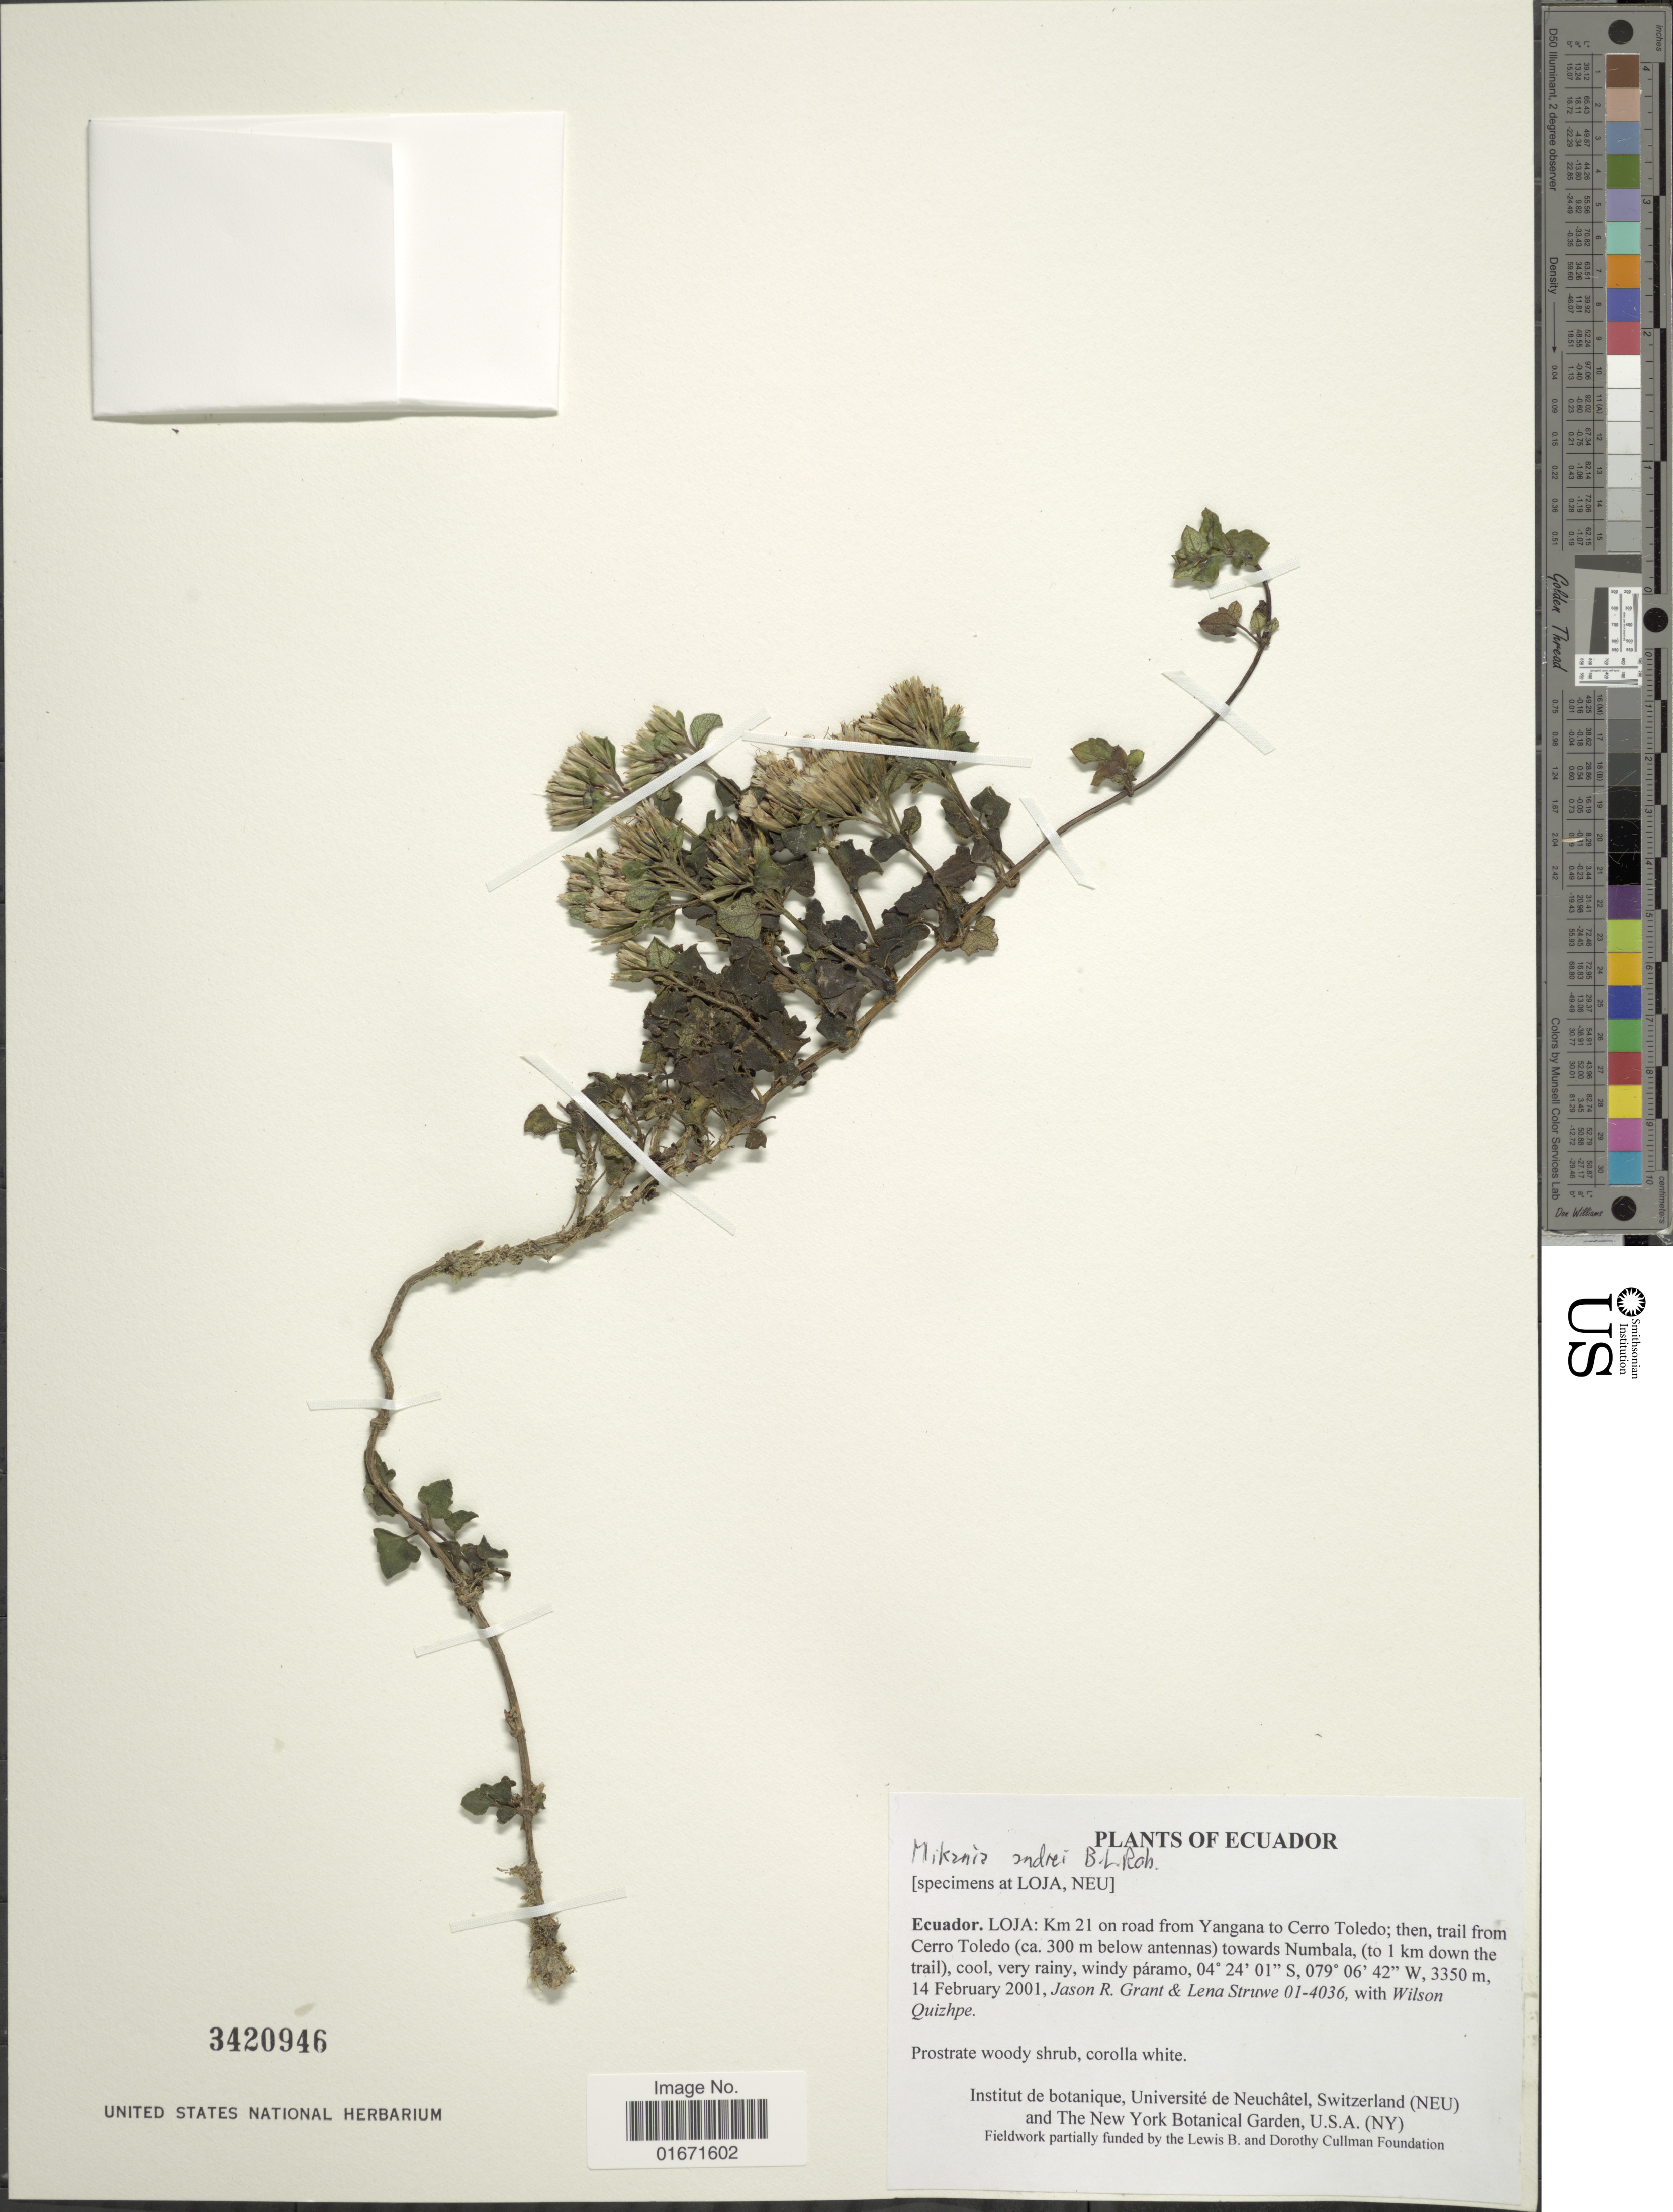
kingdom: Plantae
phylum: Tracheophyta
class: Magnoliopsida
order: Asterales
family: Asteraceae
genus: Mikania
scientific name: Mikania andrei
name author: B.L. Rob.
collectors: J. R. Grant, L. Struwe & W. Quizhpe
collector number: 01-4036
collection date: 2001-02-14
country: Ecuador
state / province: Loja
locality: Ecuador. Loja: Km 21 on road from Yangana to Cerro Toledo; then, trail from Cerro Toledo (ca. 300 m below antennas) towards Numbala, (to 1 km down the trail)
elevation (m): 3350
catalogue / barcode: US 3420946